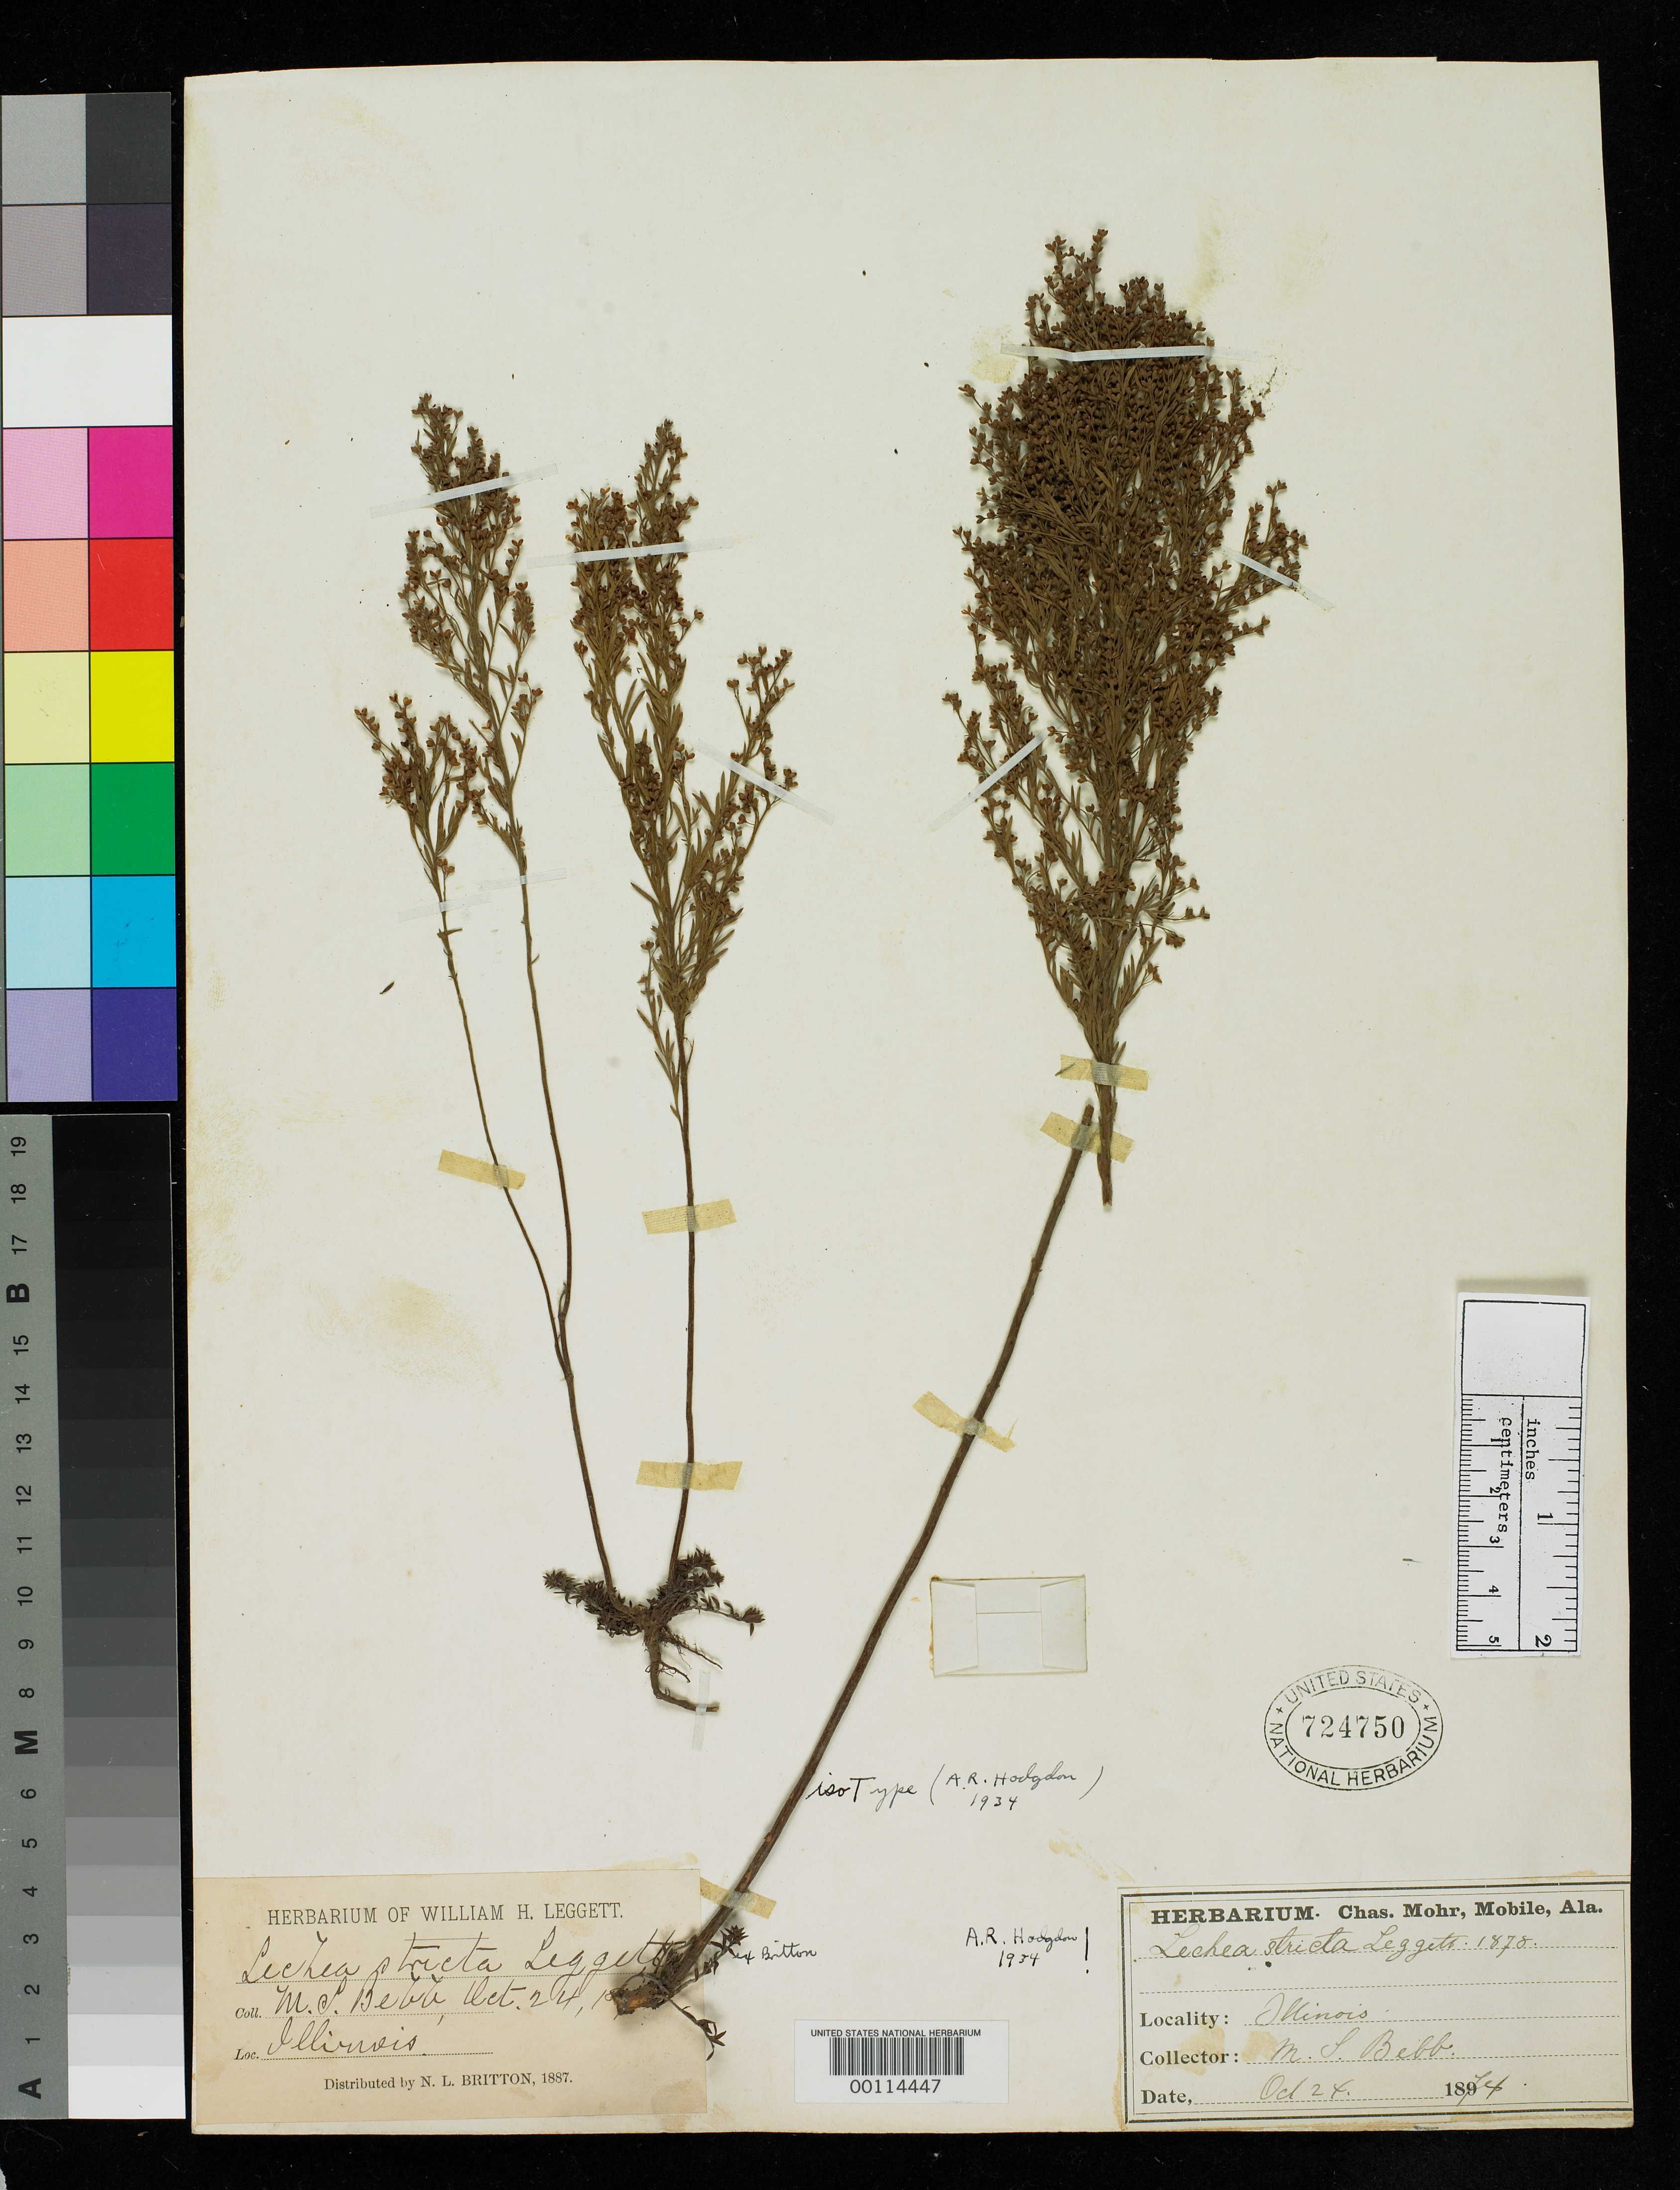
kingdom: Plantae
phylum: Tracheophyta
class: Magnoliopsida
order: Malvales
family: Cistaceae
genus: Lechea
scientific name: Lechea stricta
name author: Legg.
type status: Syntype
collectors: W. Leggett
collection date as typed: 24 Oct 1874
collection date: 1874-10-24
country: United States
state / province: Illinois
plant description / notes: Protologue cites no collections, only "On dry prairies, Illinois, Wisconsin and Iowa".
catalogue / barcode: US 724750